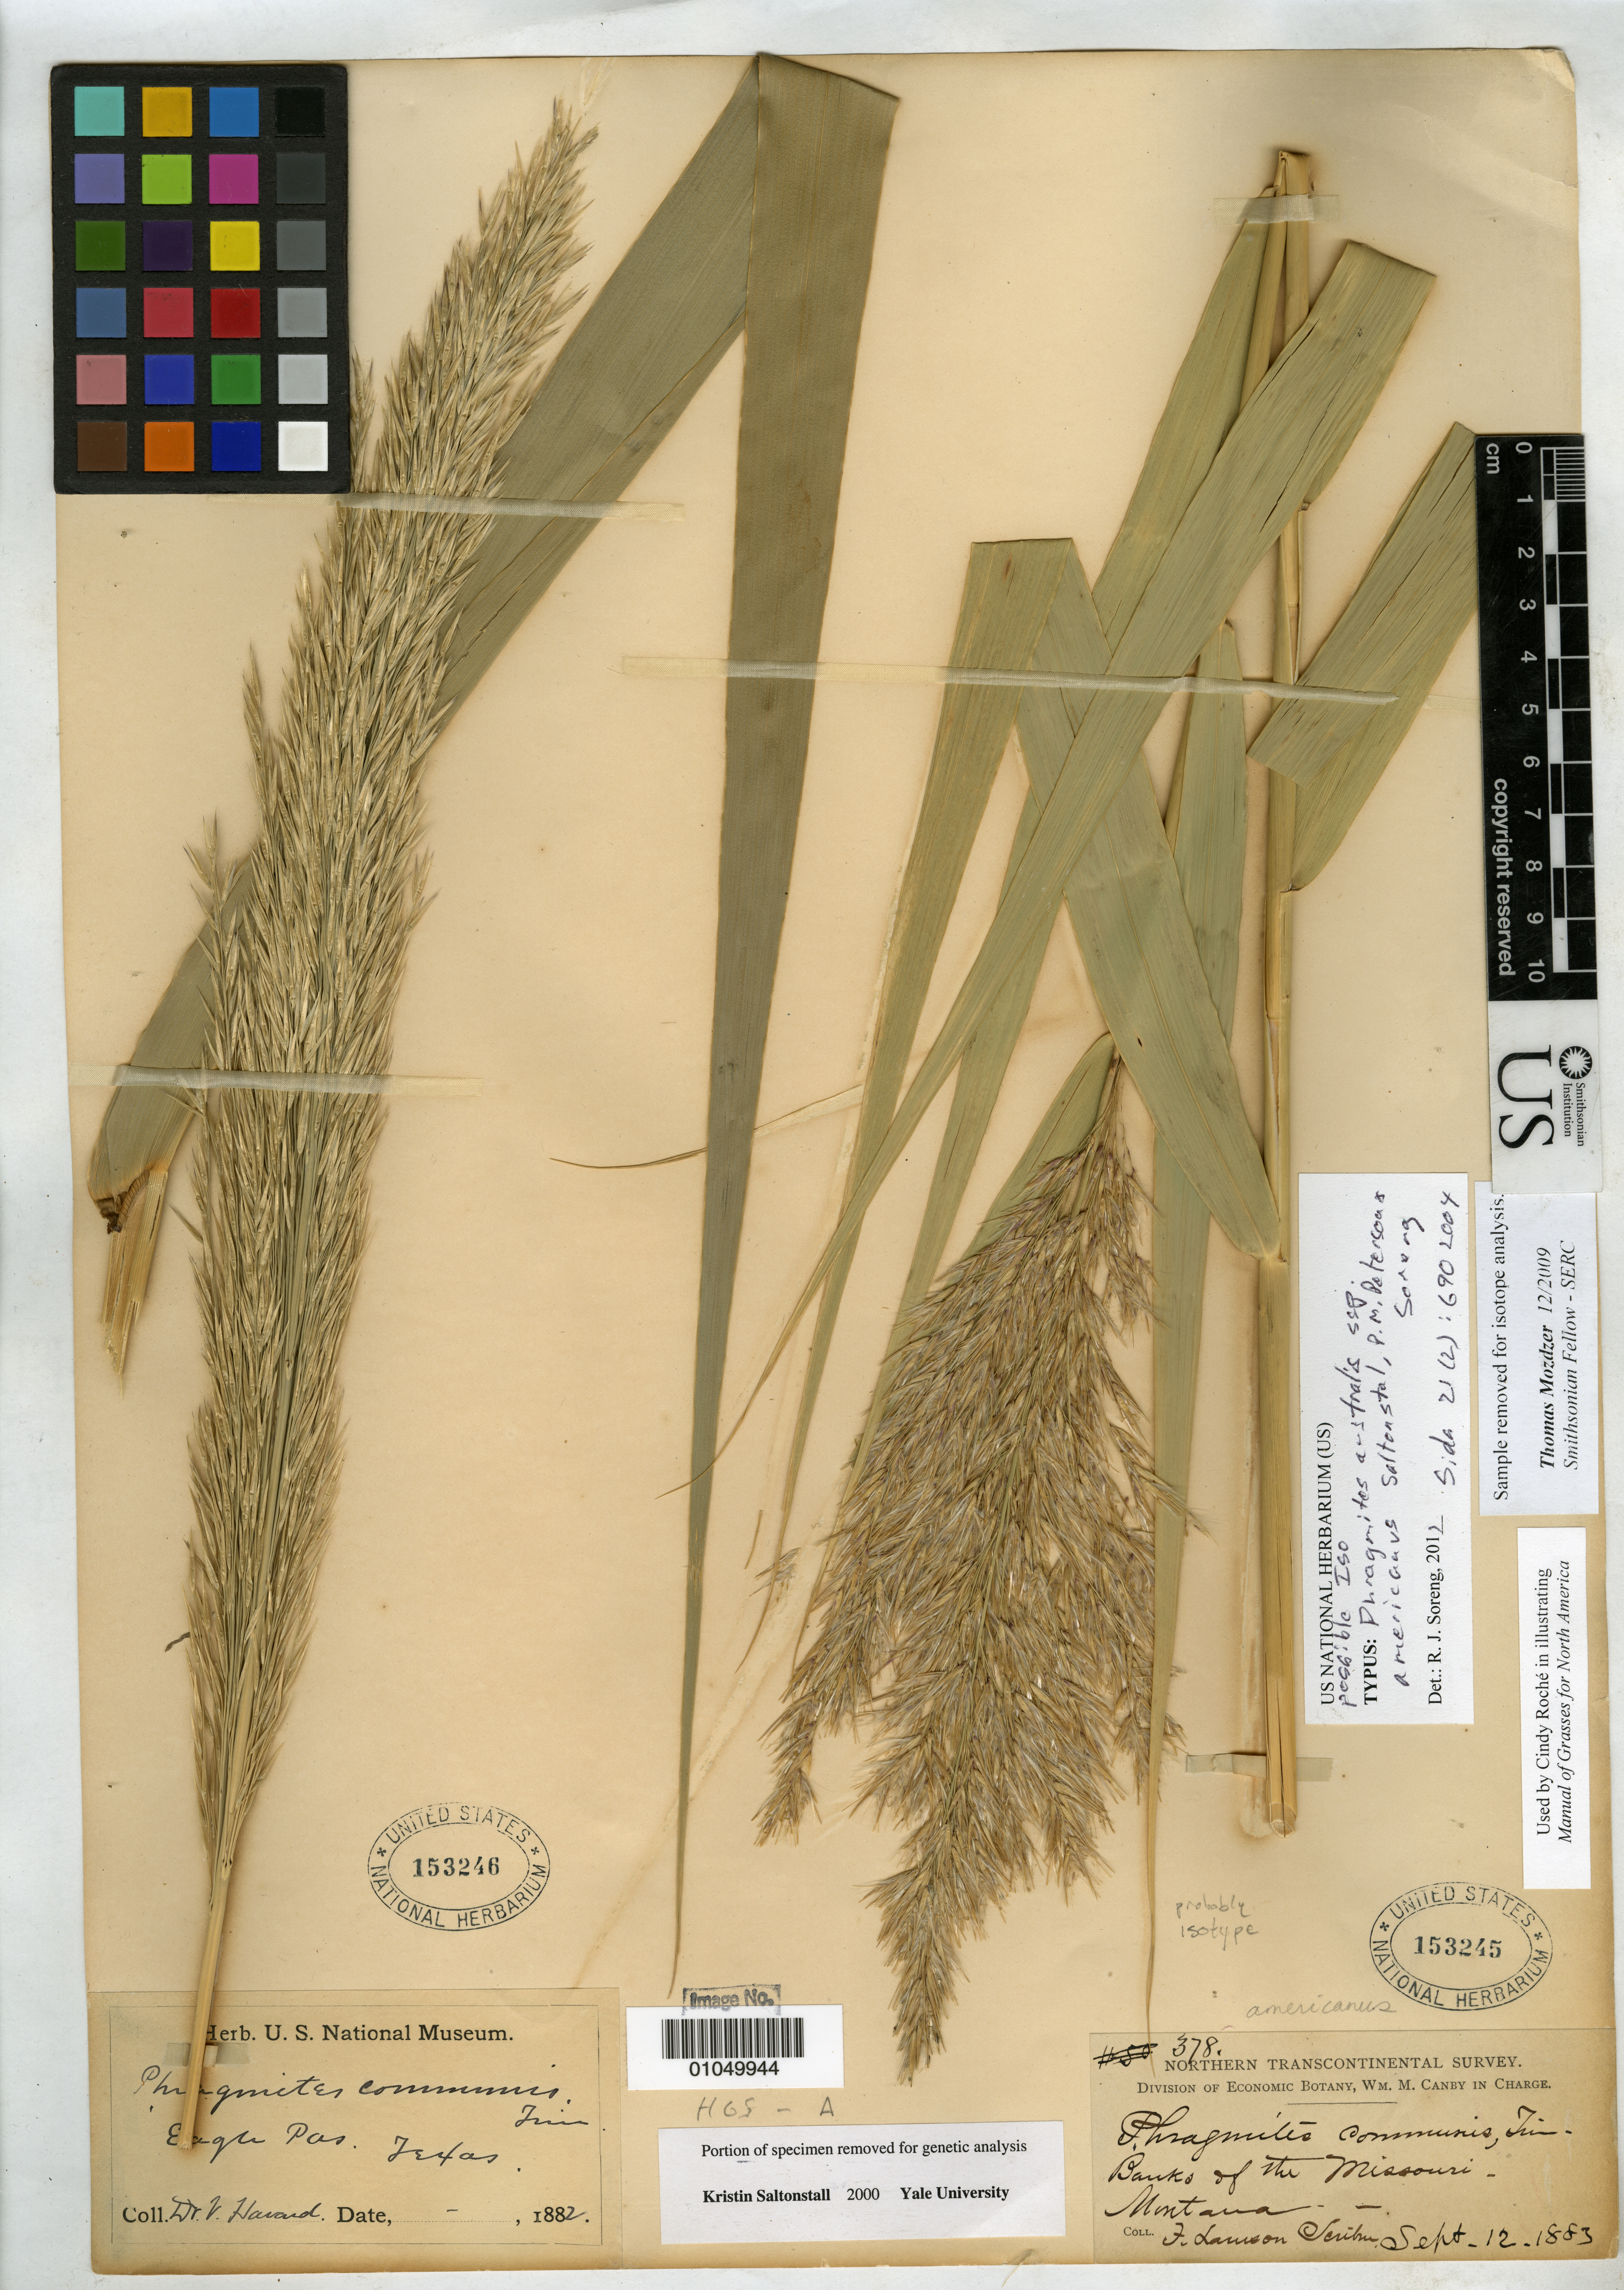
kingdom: Plantae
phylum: Tracheophyta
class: Liliopsida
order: Poales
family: Poaceae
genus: Phragmites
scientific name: Phragmites australis subsp. americanus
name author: Saltonstall & et al.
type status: Possible Isotype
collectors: F. L. Scribner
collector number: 378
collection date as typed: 12 Sep 1883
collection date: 1883-09-12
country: United States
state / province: Montana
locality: Banks of the Missouri, Montana.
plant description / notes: Mounted with non-type material on left-hand side of sheet (USNH 153246).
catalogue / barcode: US 153245